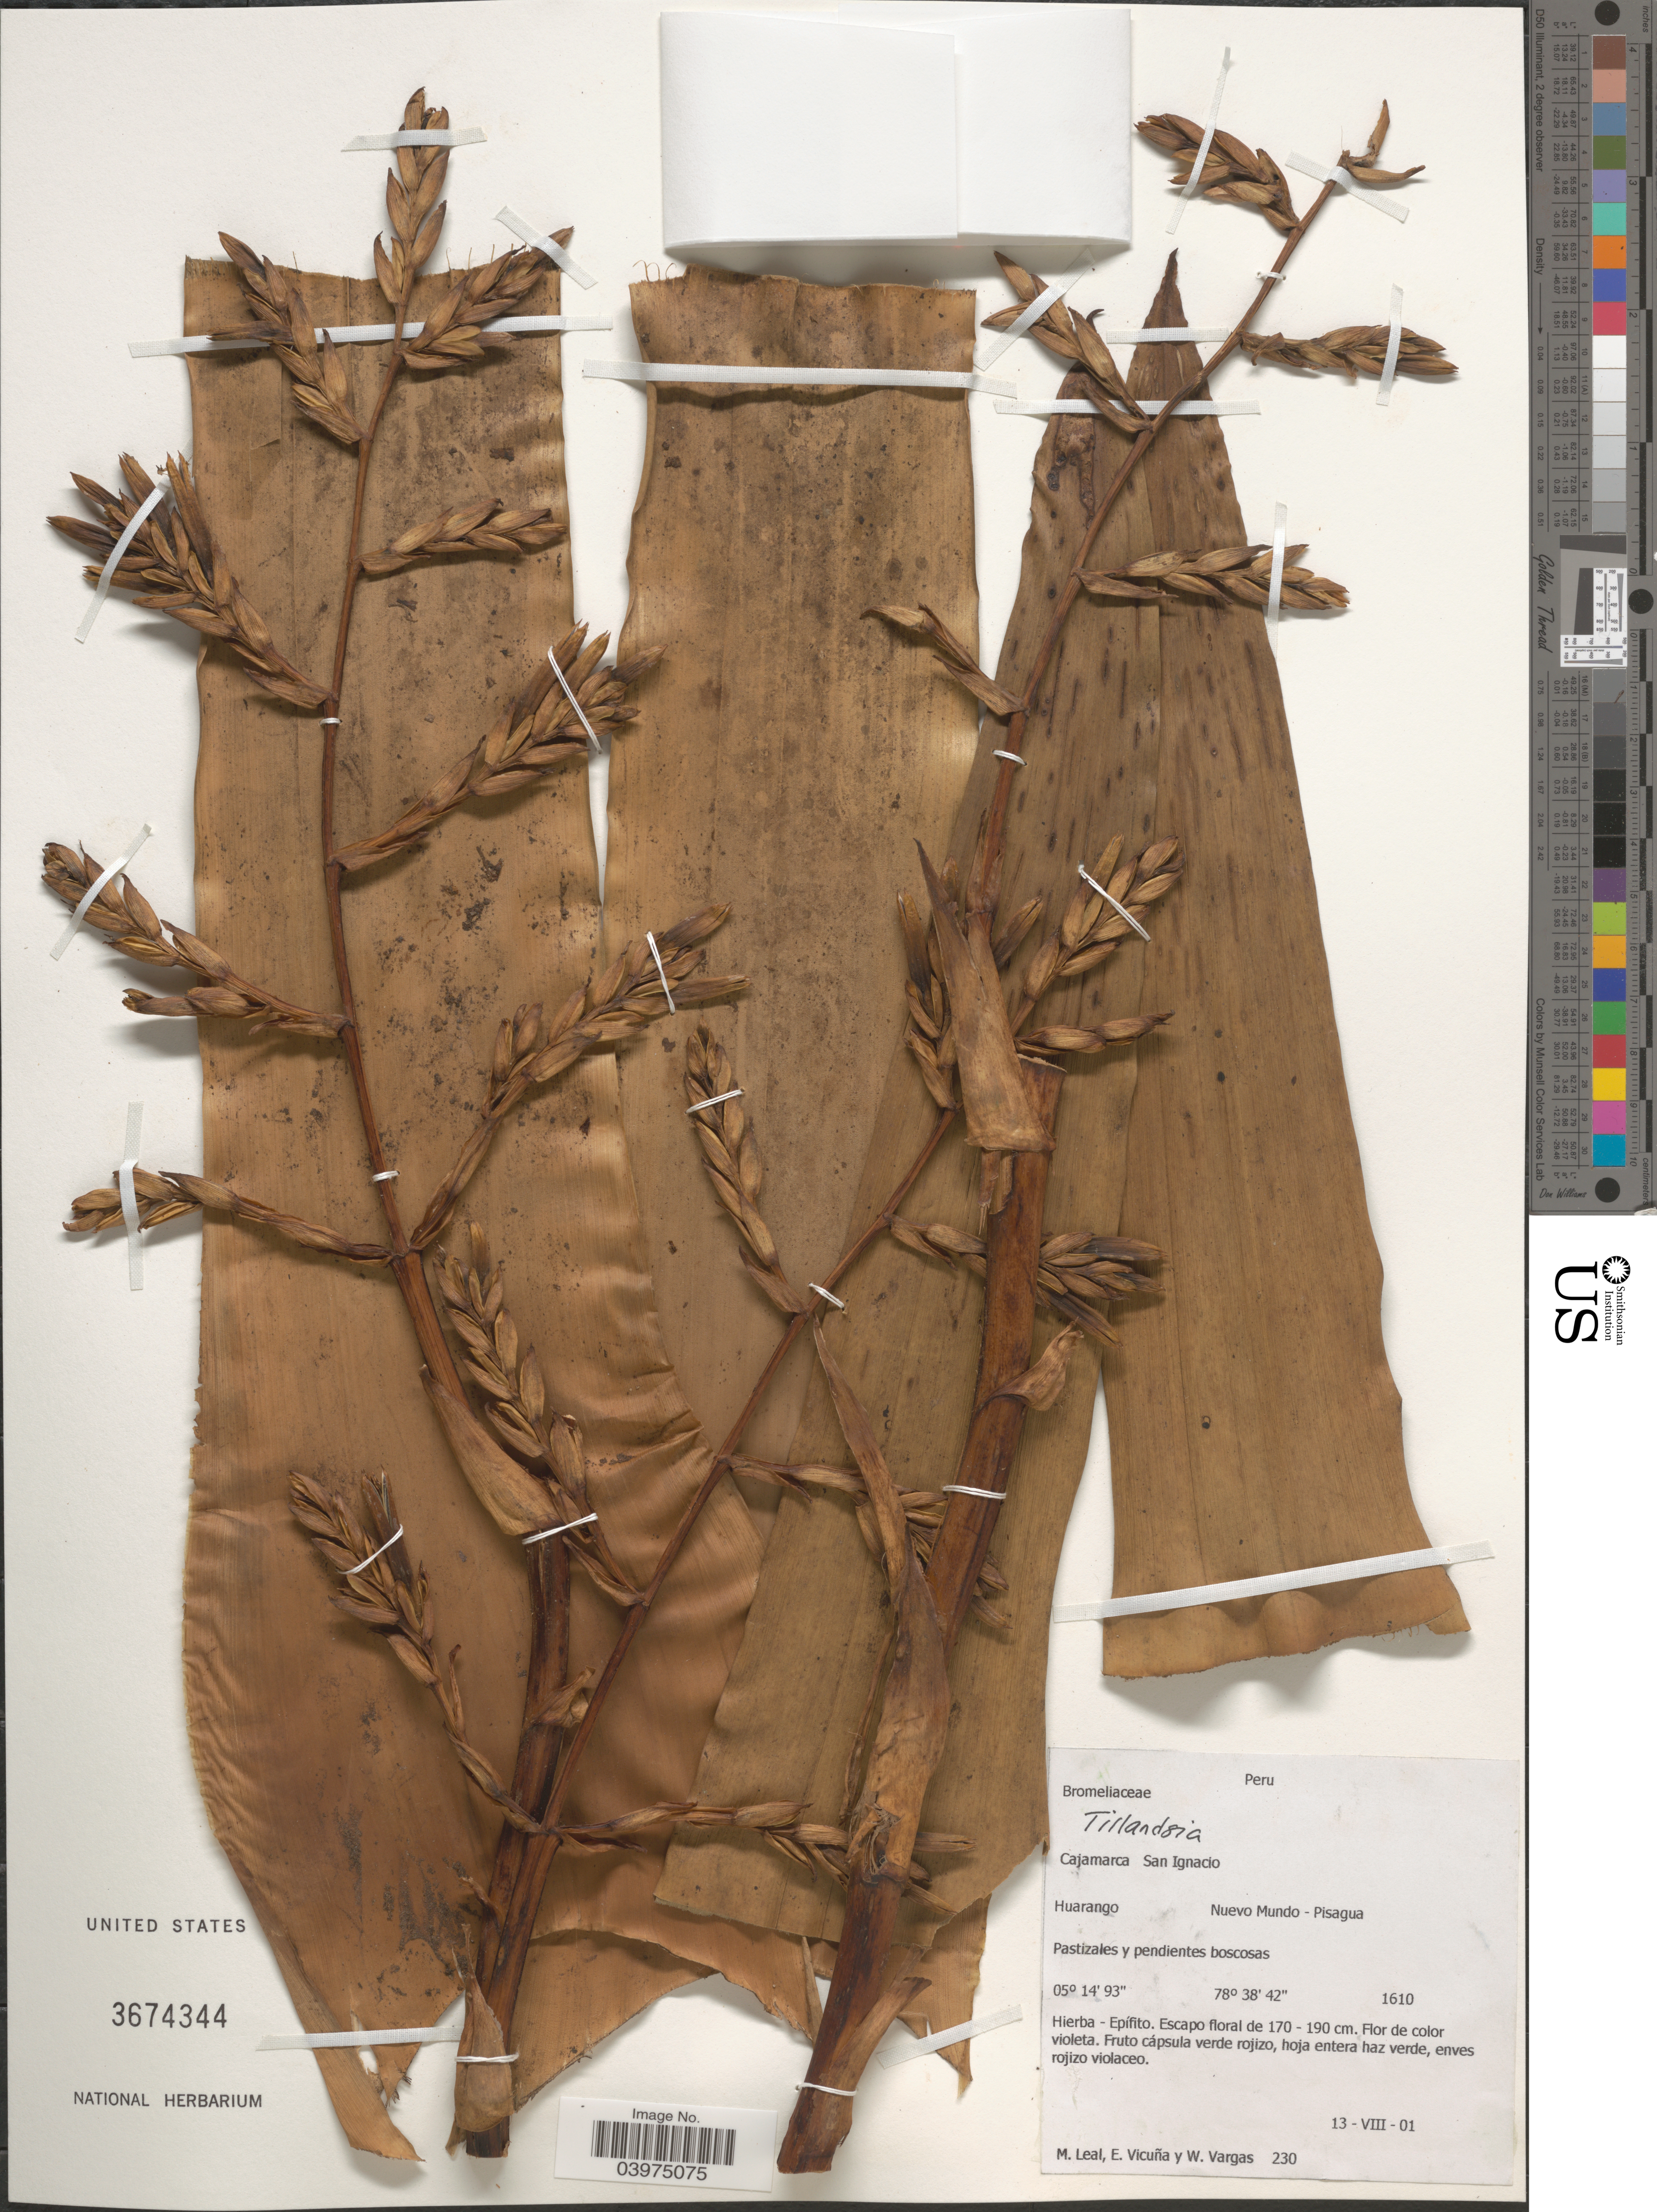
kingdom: Plantae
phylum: Tracheophyta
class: Liliopsida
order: Poales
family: Bromeliaceae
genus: Tillandsia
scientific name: Tillandsia sp.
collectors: M. E. Leal, E. Vicuña & W. Vargas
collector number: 230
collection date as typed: Transcribed d/m/y: 13/8/1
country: Peru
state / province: Cajamarca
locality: San Ignacio. Huarango. Nuevo Mundo - Pisagua.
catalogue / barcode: US 3674344